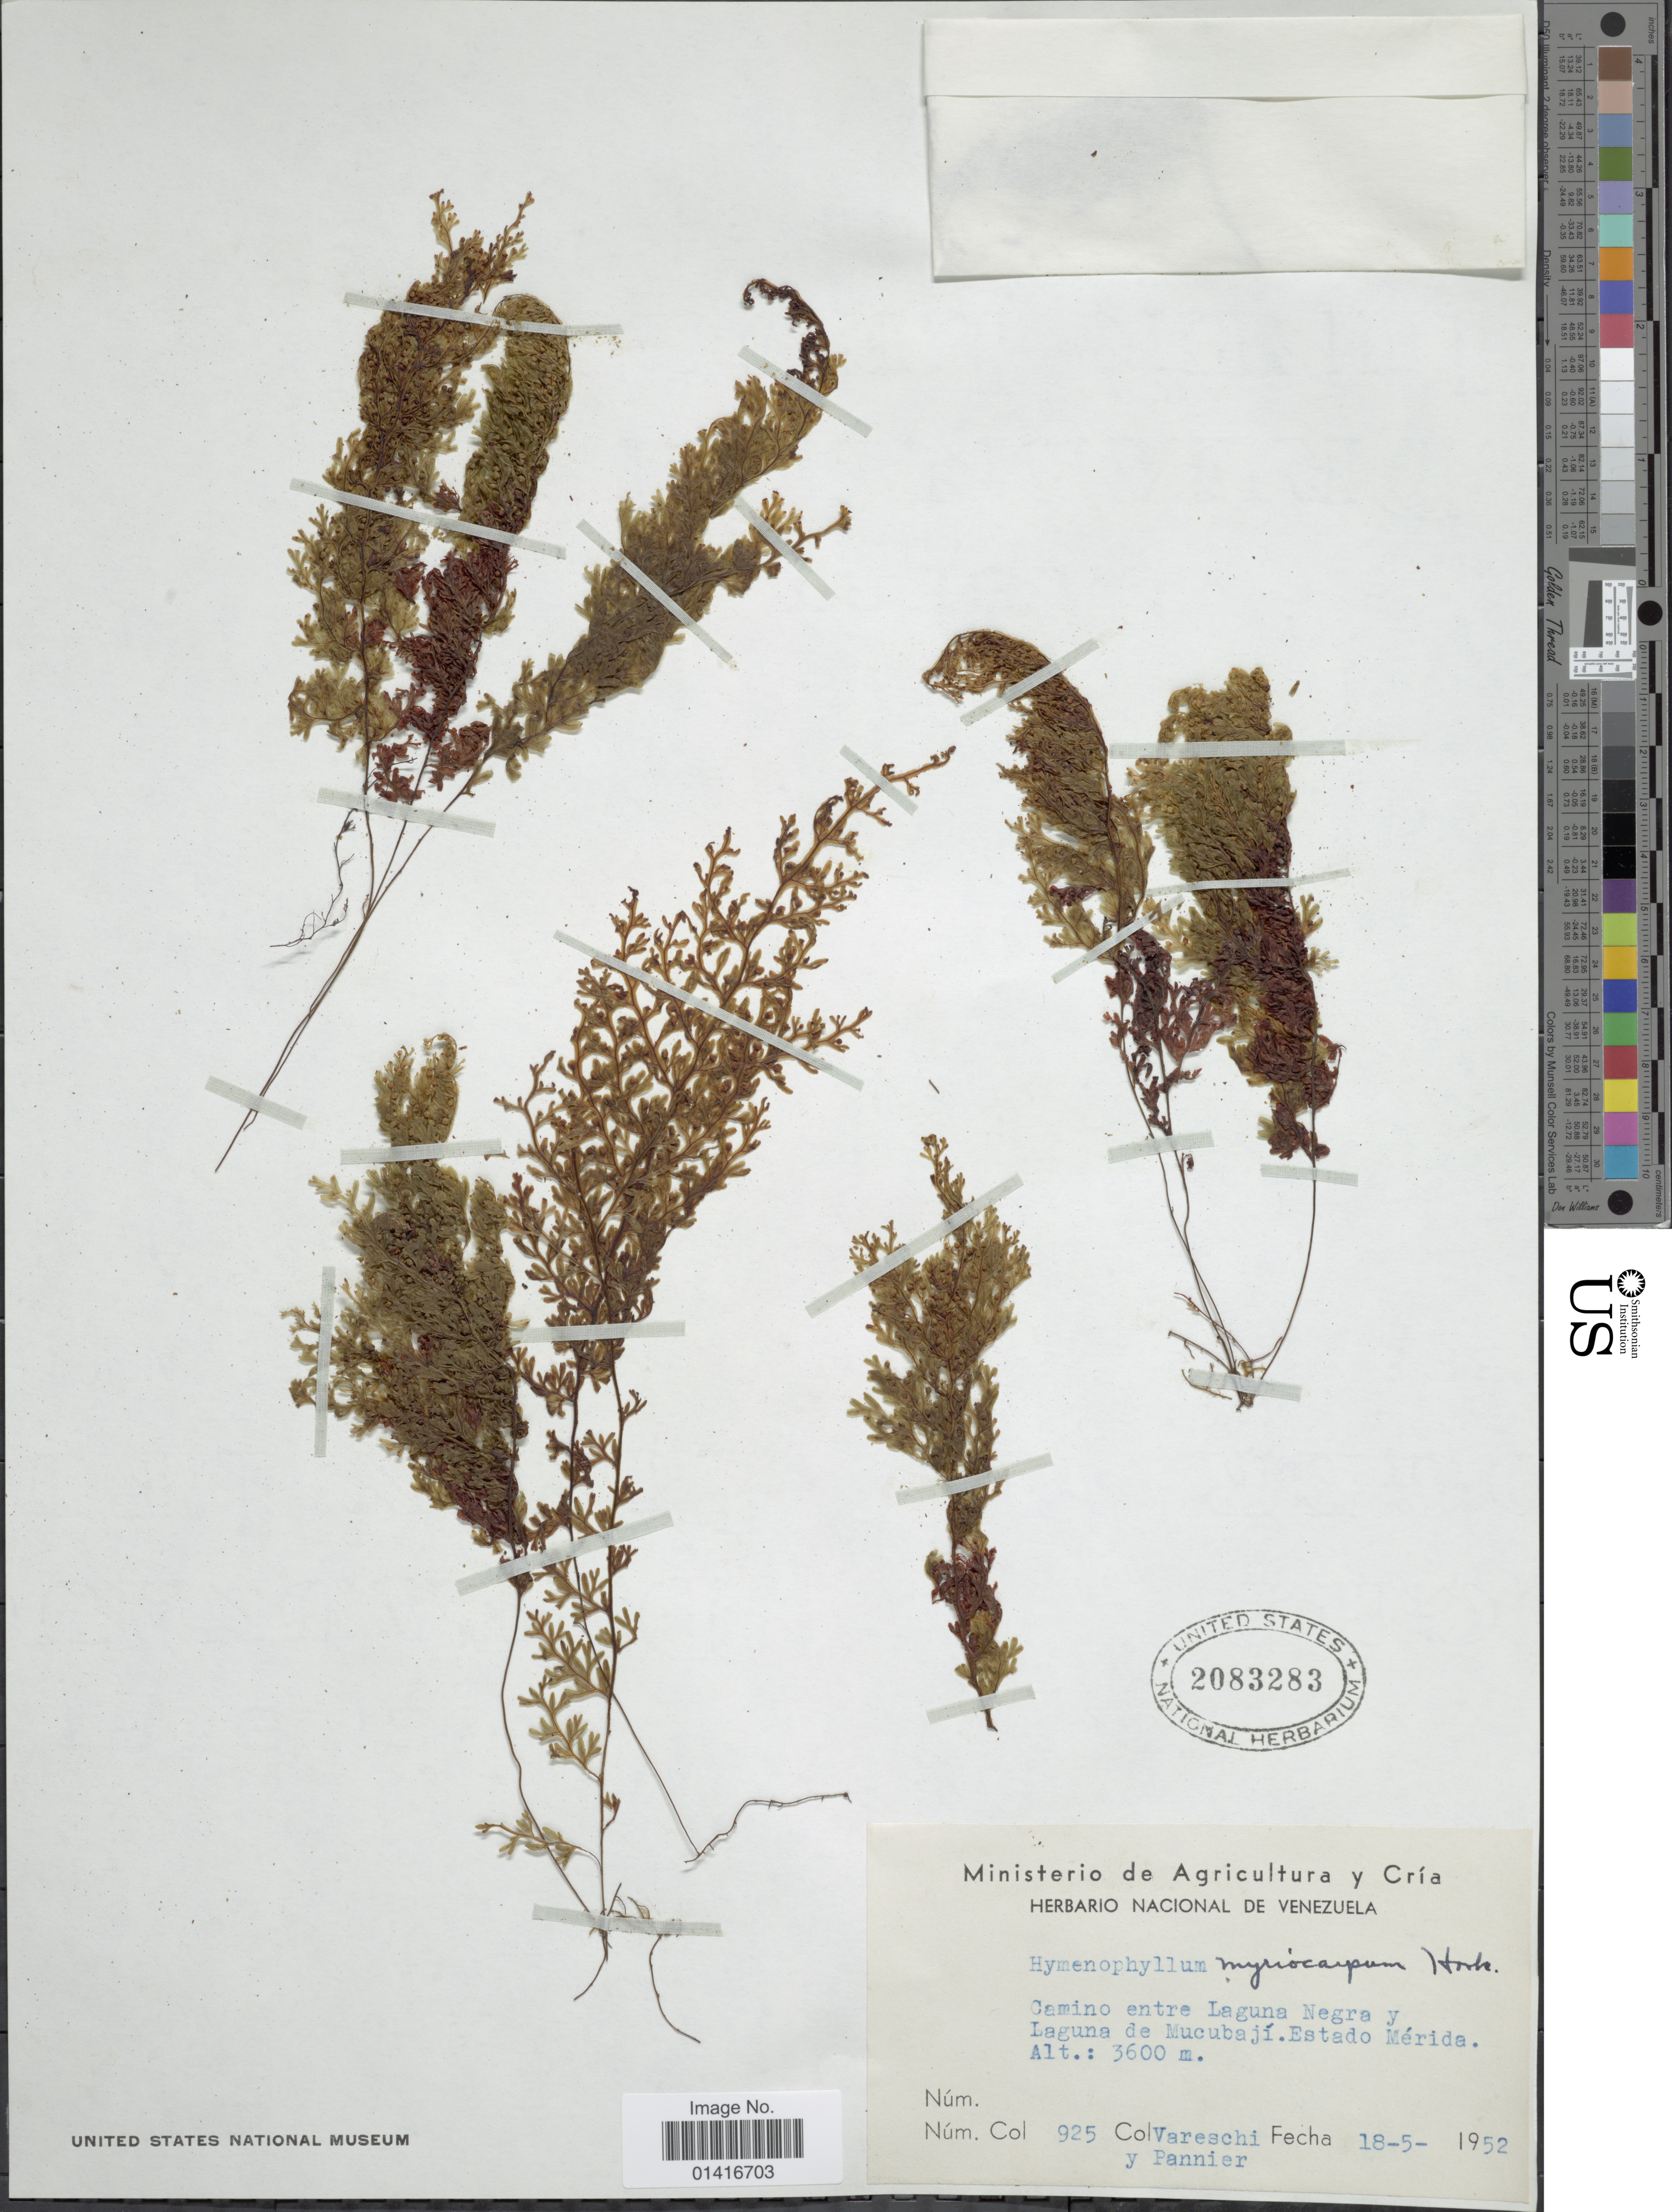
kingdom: Plantae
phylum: Tracheophyta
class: Polypodiopsida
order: Hymenophyllales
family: Hymenophyllaceae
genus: Hymenophyllum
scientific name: Hymenophyllum myriocarpum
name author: Hook.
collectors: -. Vareschi & F. Pannier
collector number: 925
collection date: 1952-05-18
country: Venezuela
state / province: Mérida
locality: Camino entre Laguna Negra y Laguna de Mucubají. Estado Mérida.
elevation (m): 3600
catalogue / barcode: US 2083283